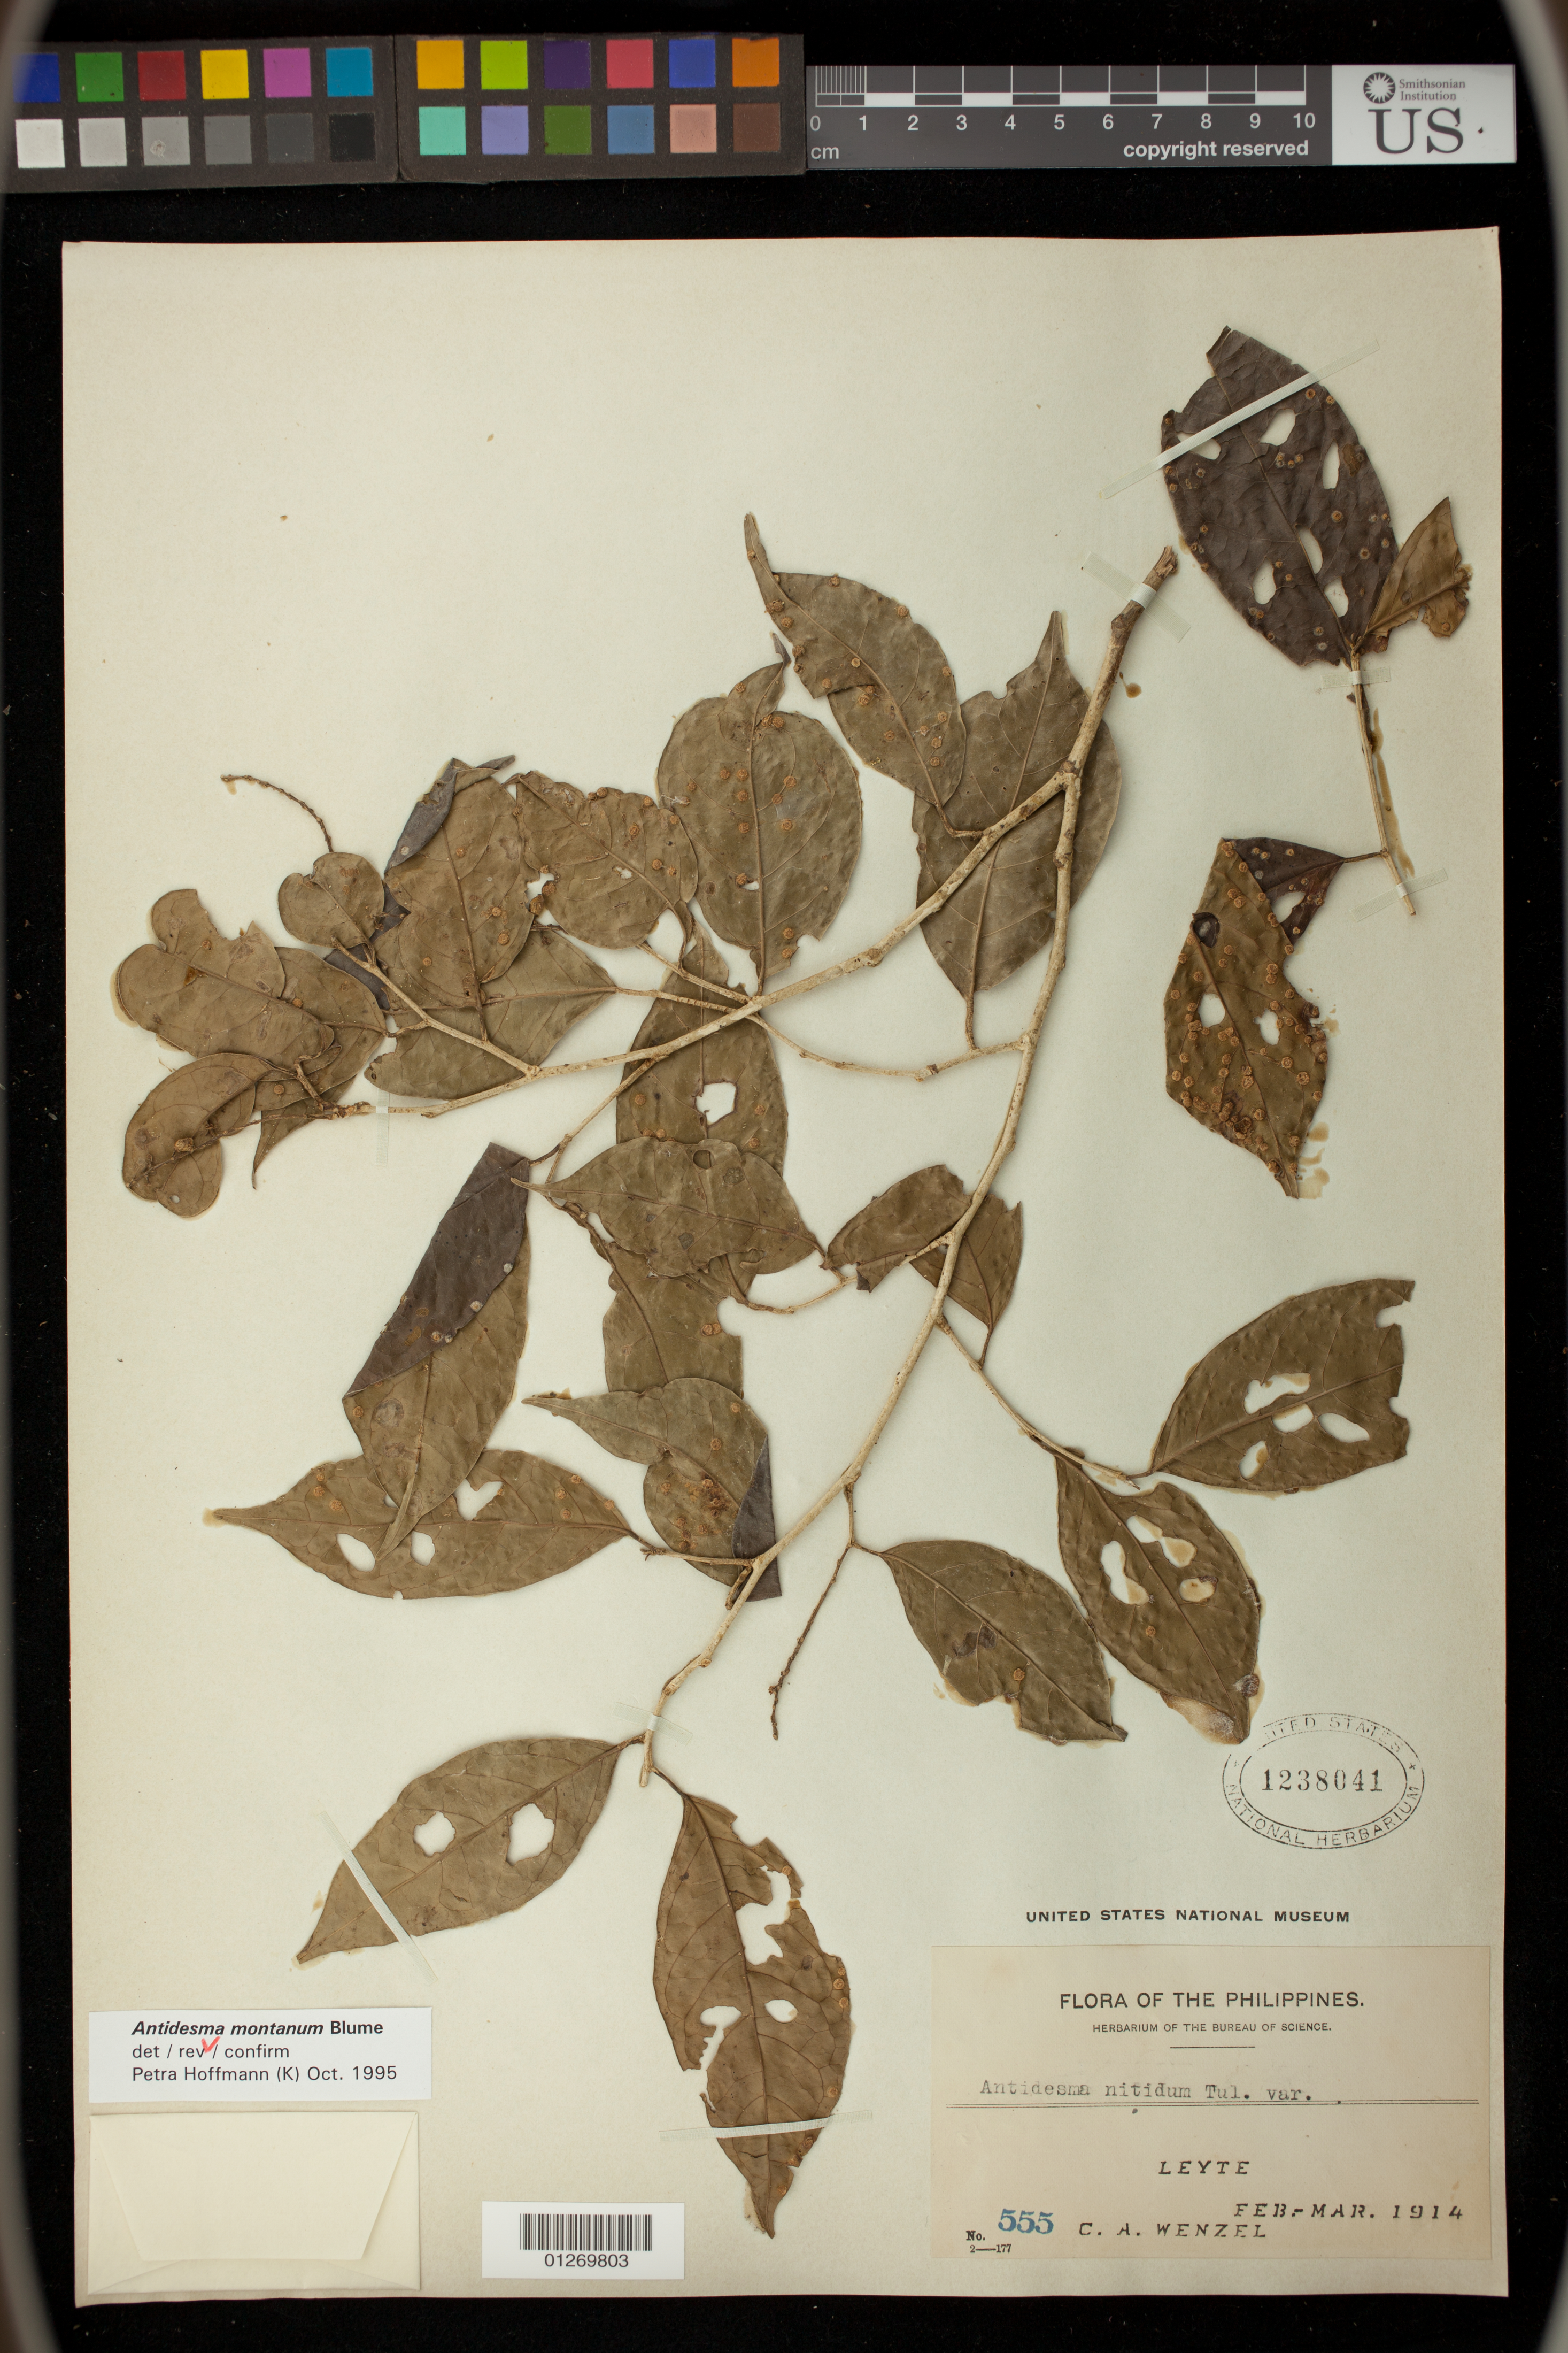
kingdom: Plantae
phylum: Tracheophyta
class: Magnoliopsida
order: Malpighiales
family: Phyllanthaceae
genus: Antidesma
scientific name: Antidesma montanum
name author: Blume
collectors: C. Wenzel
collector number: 555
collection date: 1914-02/1914-03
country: Philippines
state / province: Eastern Visayas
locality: Leyte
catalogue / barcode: US 1238041